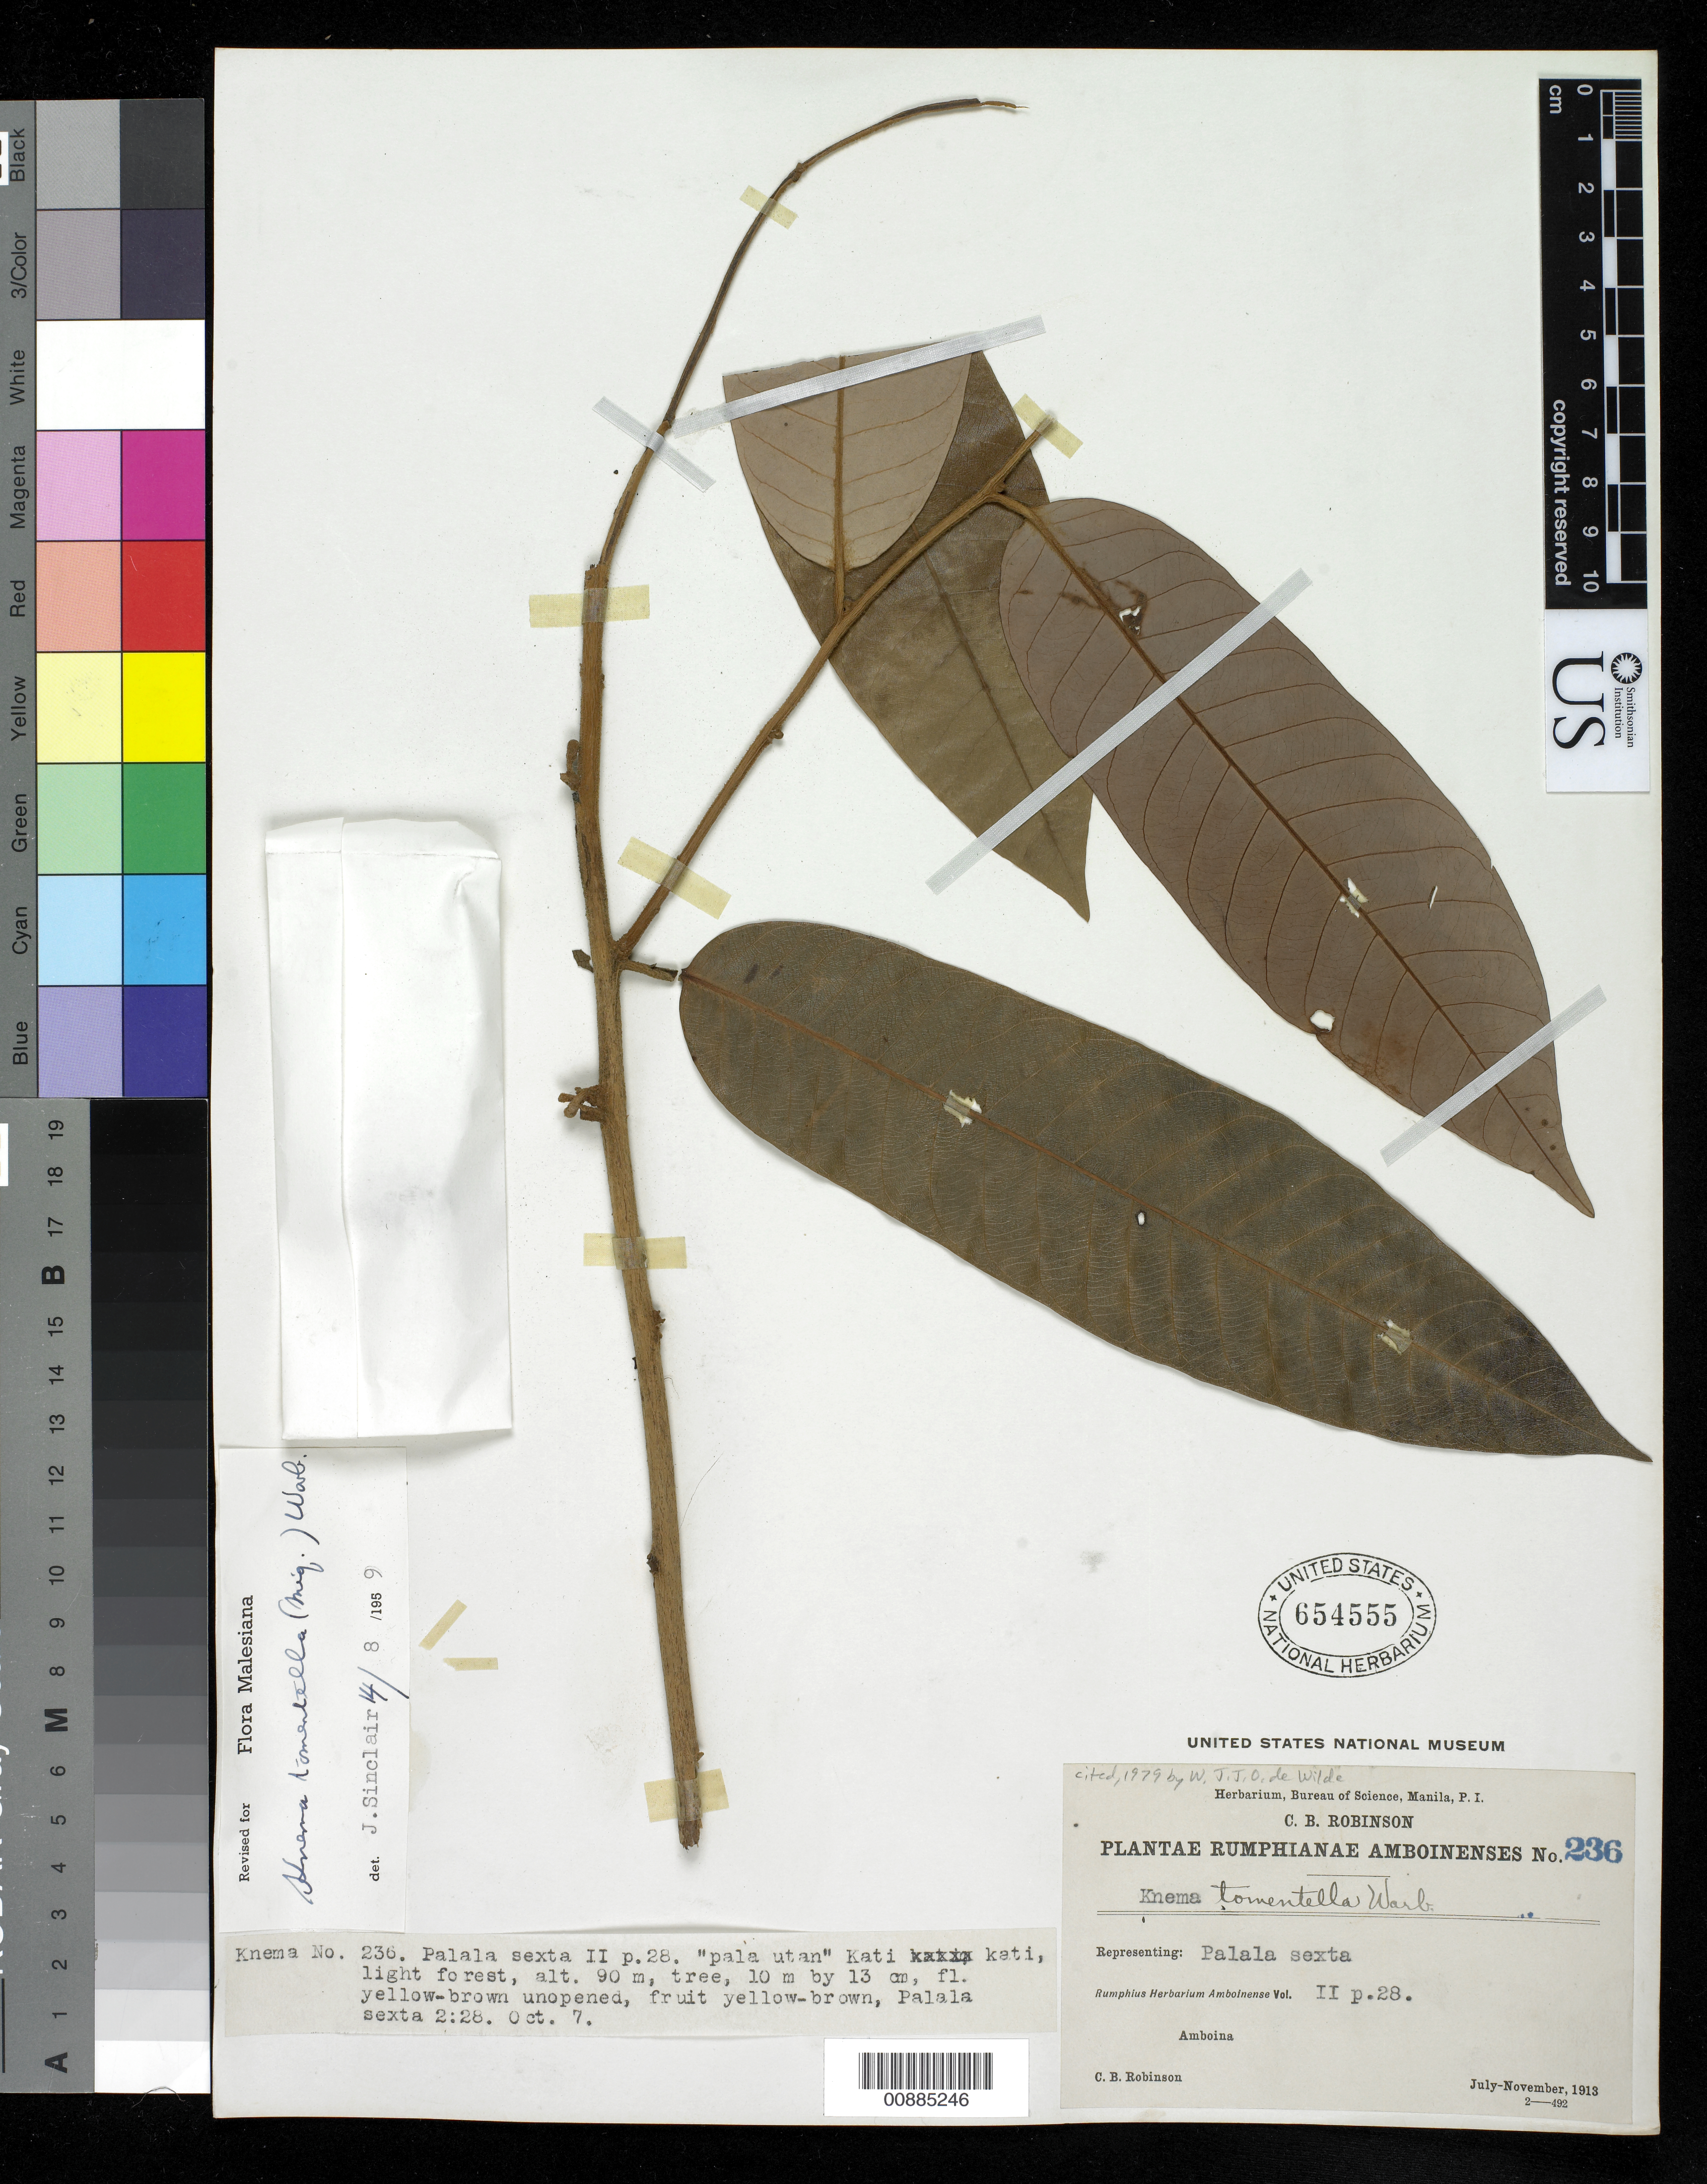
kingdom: Plantae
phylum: Tracheophyta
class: Magnoliopsida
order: Magnoliales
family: Myristicaceae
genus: Knema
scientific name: Knema tomentella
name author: (Miq.) Warb.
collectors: C. Robinson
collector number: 236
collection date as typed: Jul 1913 to Nov 1913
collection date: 1913-07/1913-11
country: Indonesia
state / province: Maluku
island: Amboina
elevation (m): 90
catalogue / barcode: US 654555